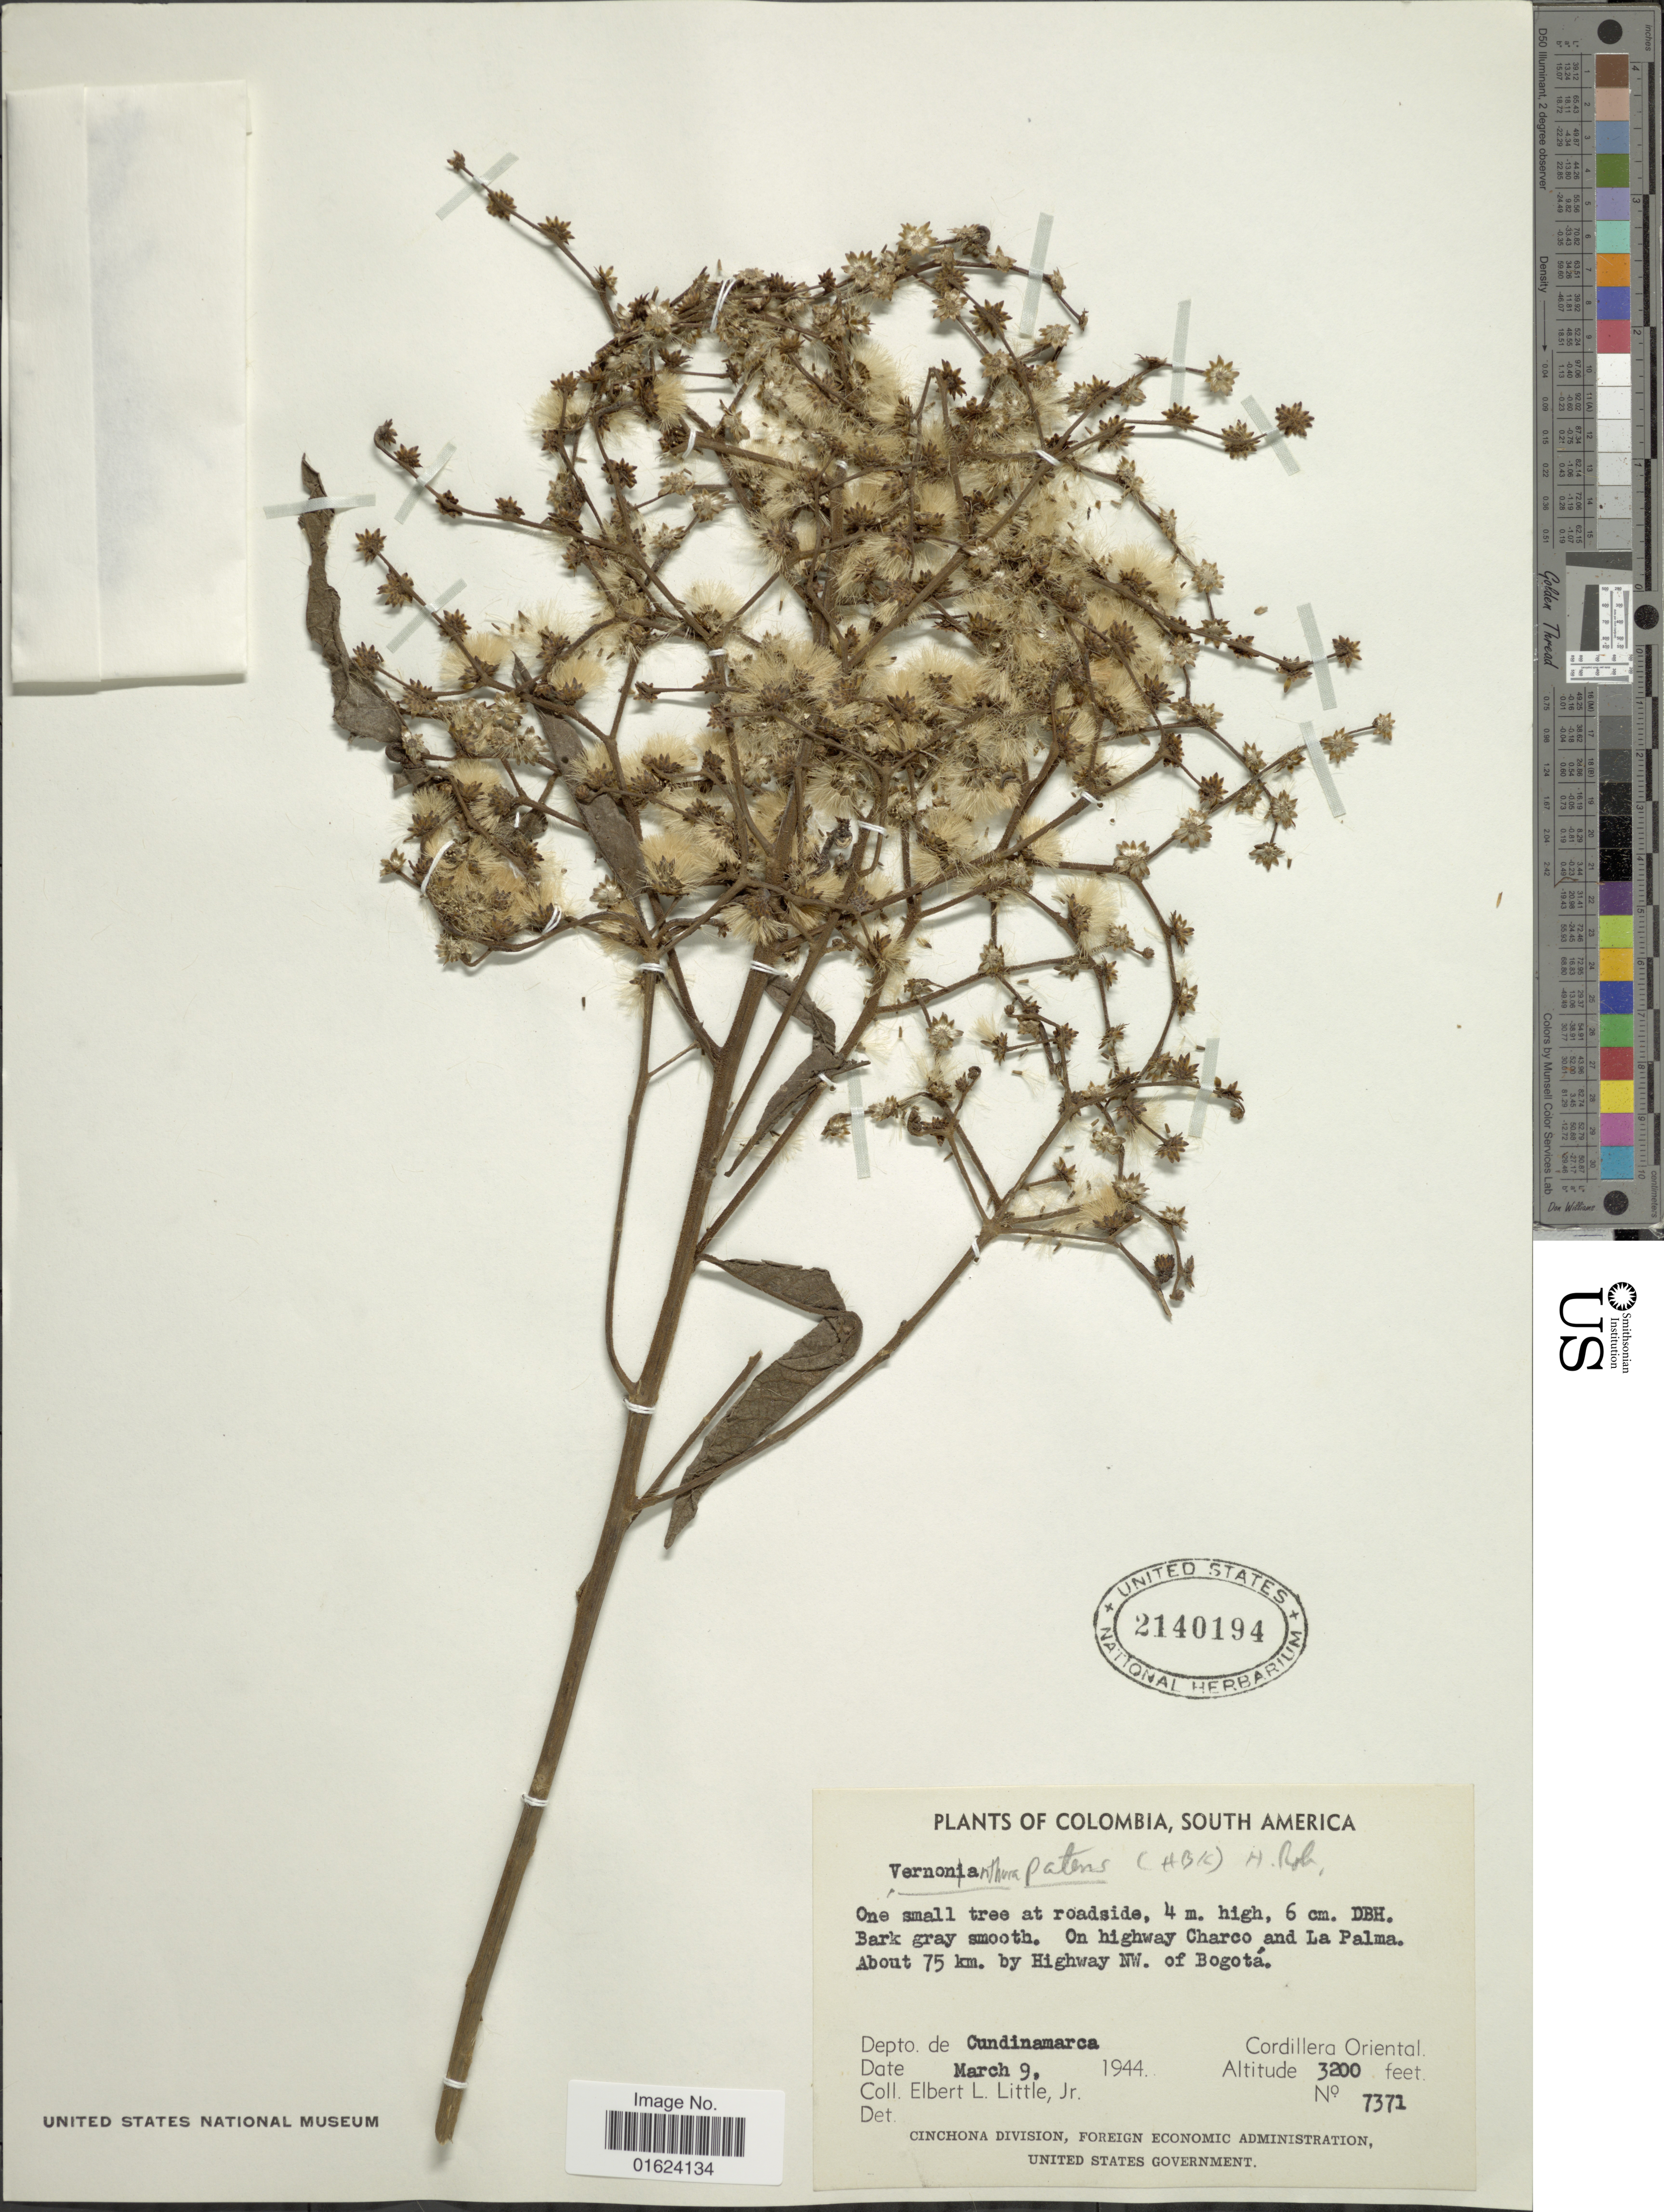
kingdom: Plantae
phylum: Tracheophyta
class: Magnoliopsida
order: Asterales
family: Asteraceae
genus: Vernonanthura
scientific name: Vernonanthura patens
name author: (Kunth) H. Rob.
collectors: E. L. Little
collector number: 7371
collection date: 1944-03-09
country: Colombia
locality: Depto. de Cundinamarca, Cordillera Oriental, On highway Charco and La Palma, About 75 km. by Highway NW. of Bogota.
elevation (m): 975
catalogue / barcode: US 214094